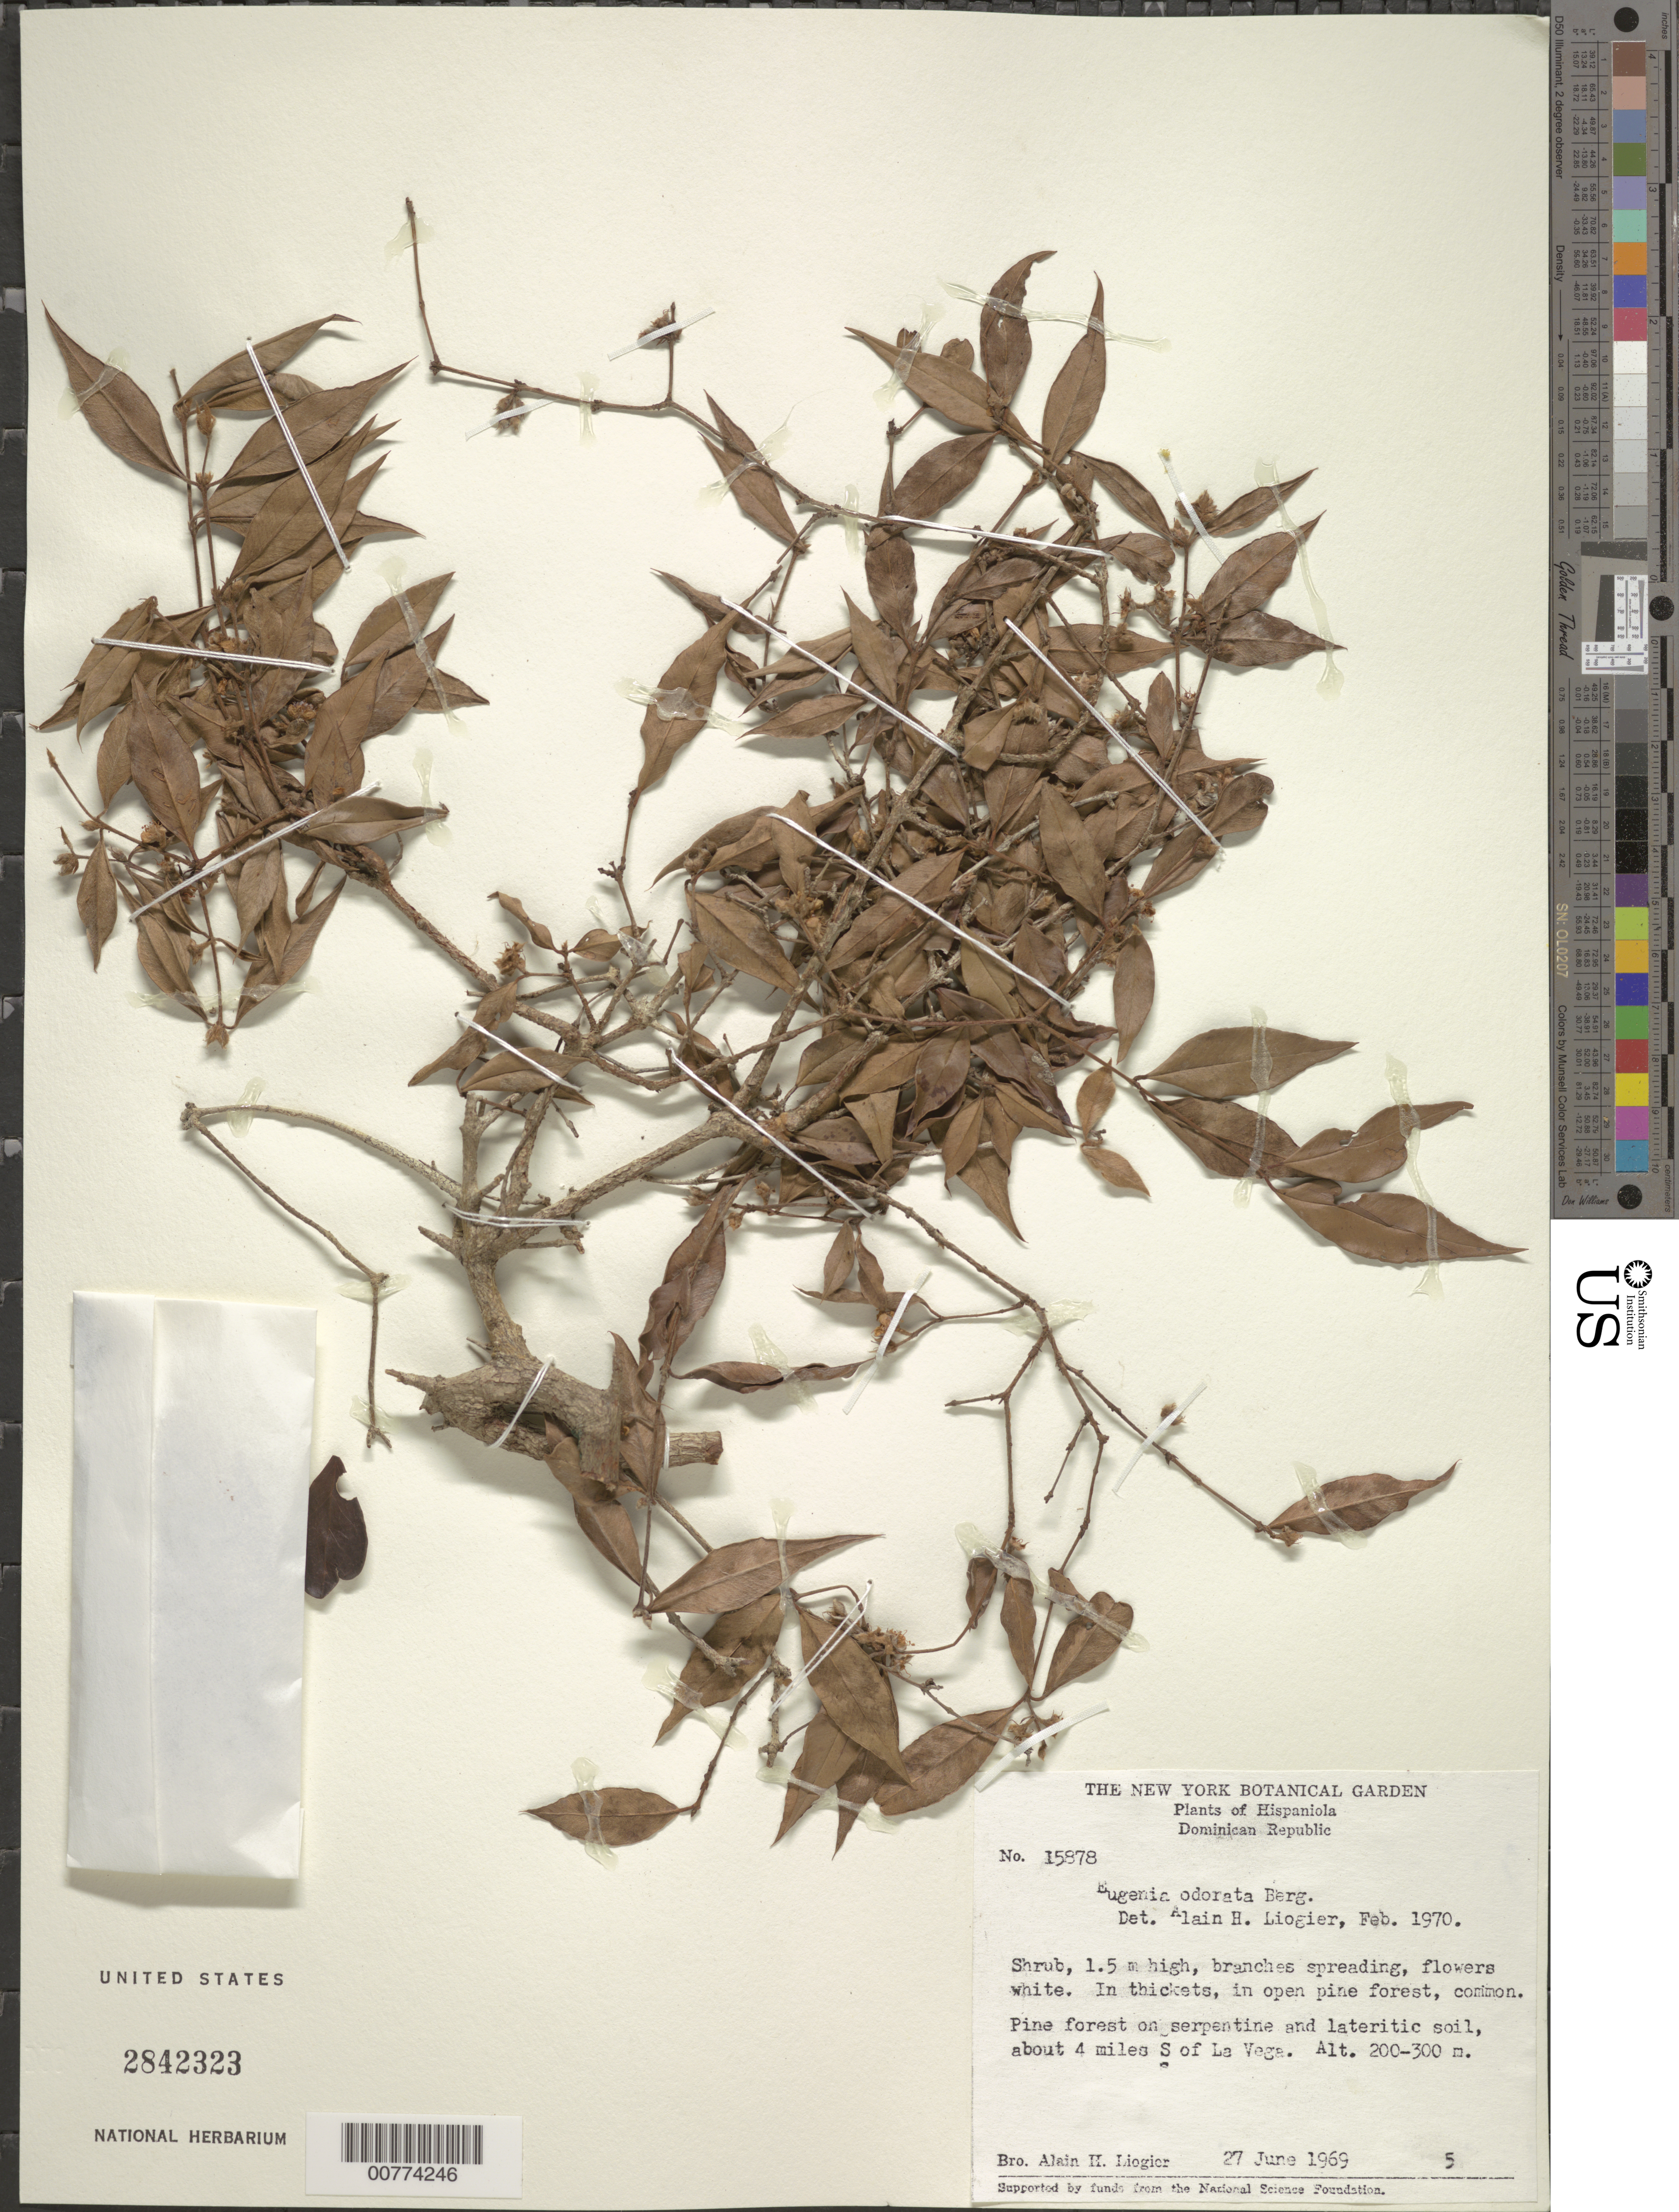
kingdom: Plantae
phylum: Tracheophyta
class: Magnoliopsida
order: Myrtales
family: Myrtaceae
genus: Eugenia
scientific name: Eugenia isabeliana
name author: Kiaersk.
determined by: Liogier, Alain H.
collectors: A. H. Liogier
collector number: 15878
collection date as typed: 27 Jun 1969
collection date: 1969-06-27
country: Dominican Republic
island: Hispaniola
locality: About 4 miles south of La Vega.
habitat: Pine forest on serpentine and laterite soil.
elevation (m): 200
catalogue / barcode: US 2842323